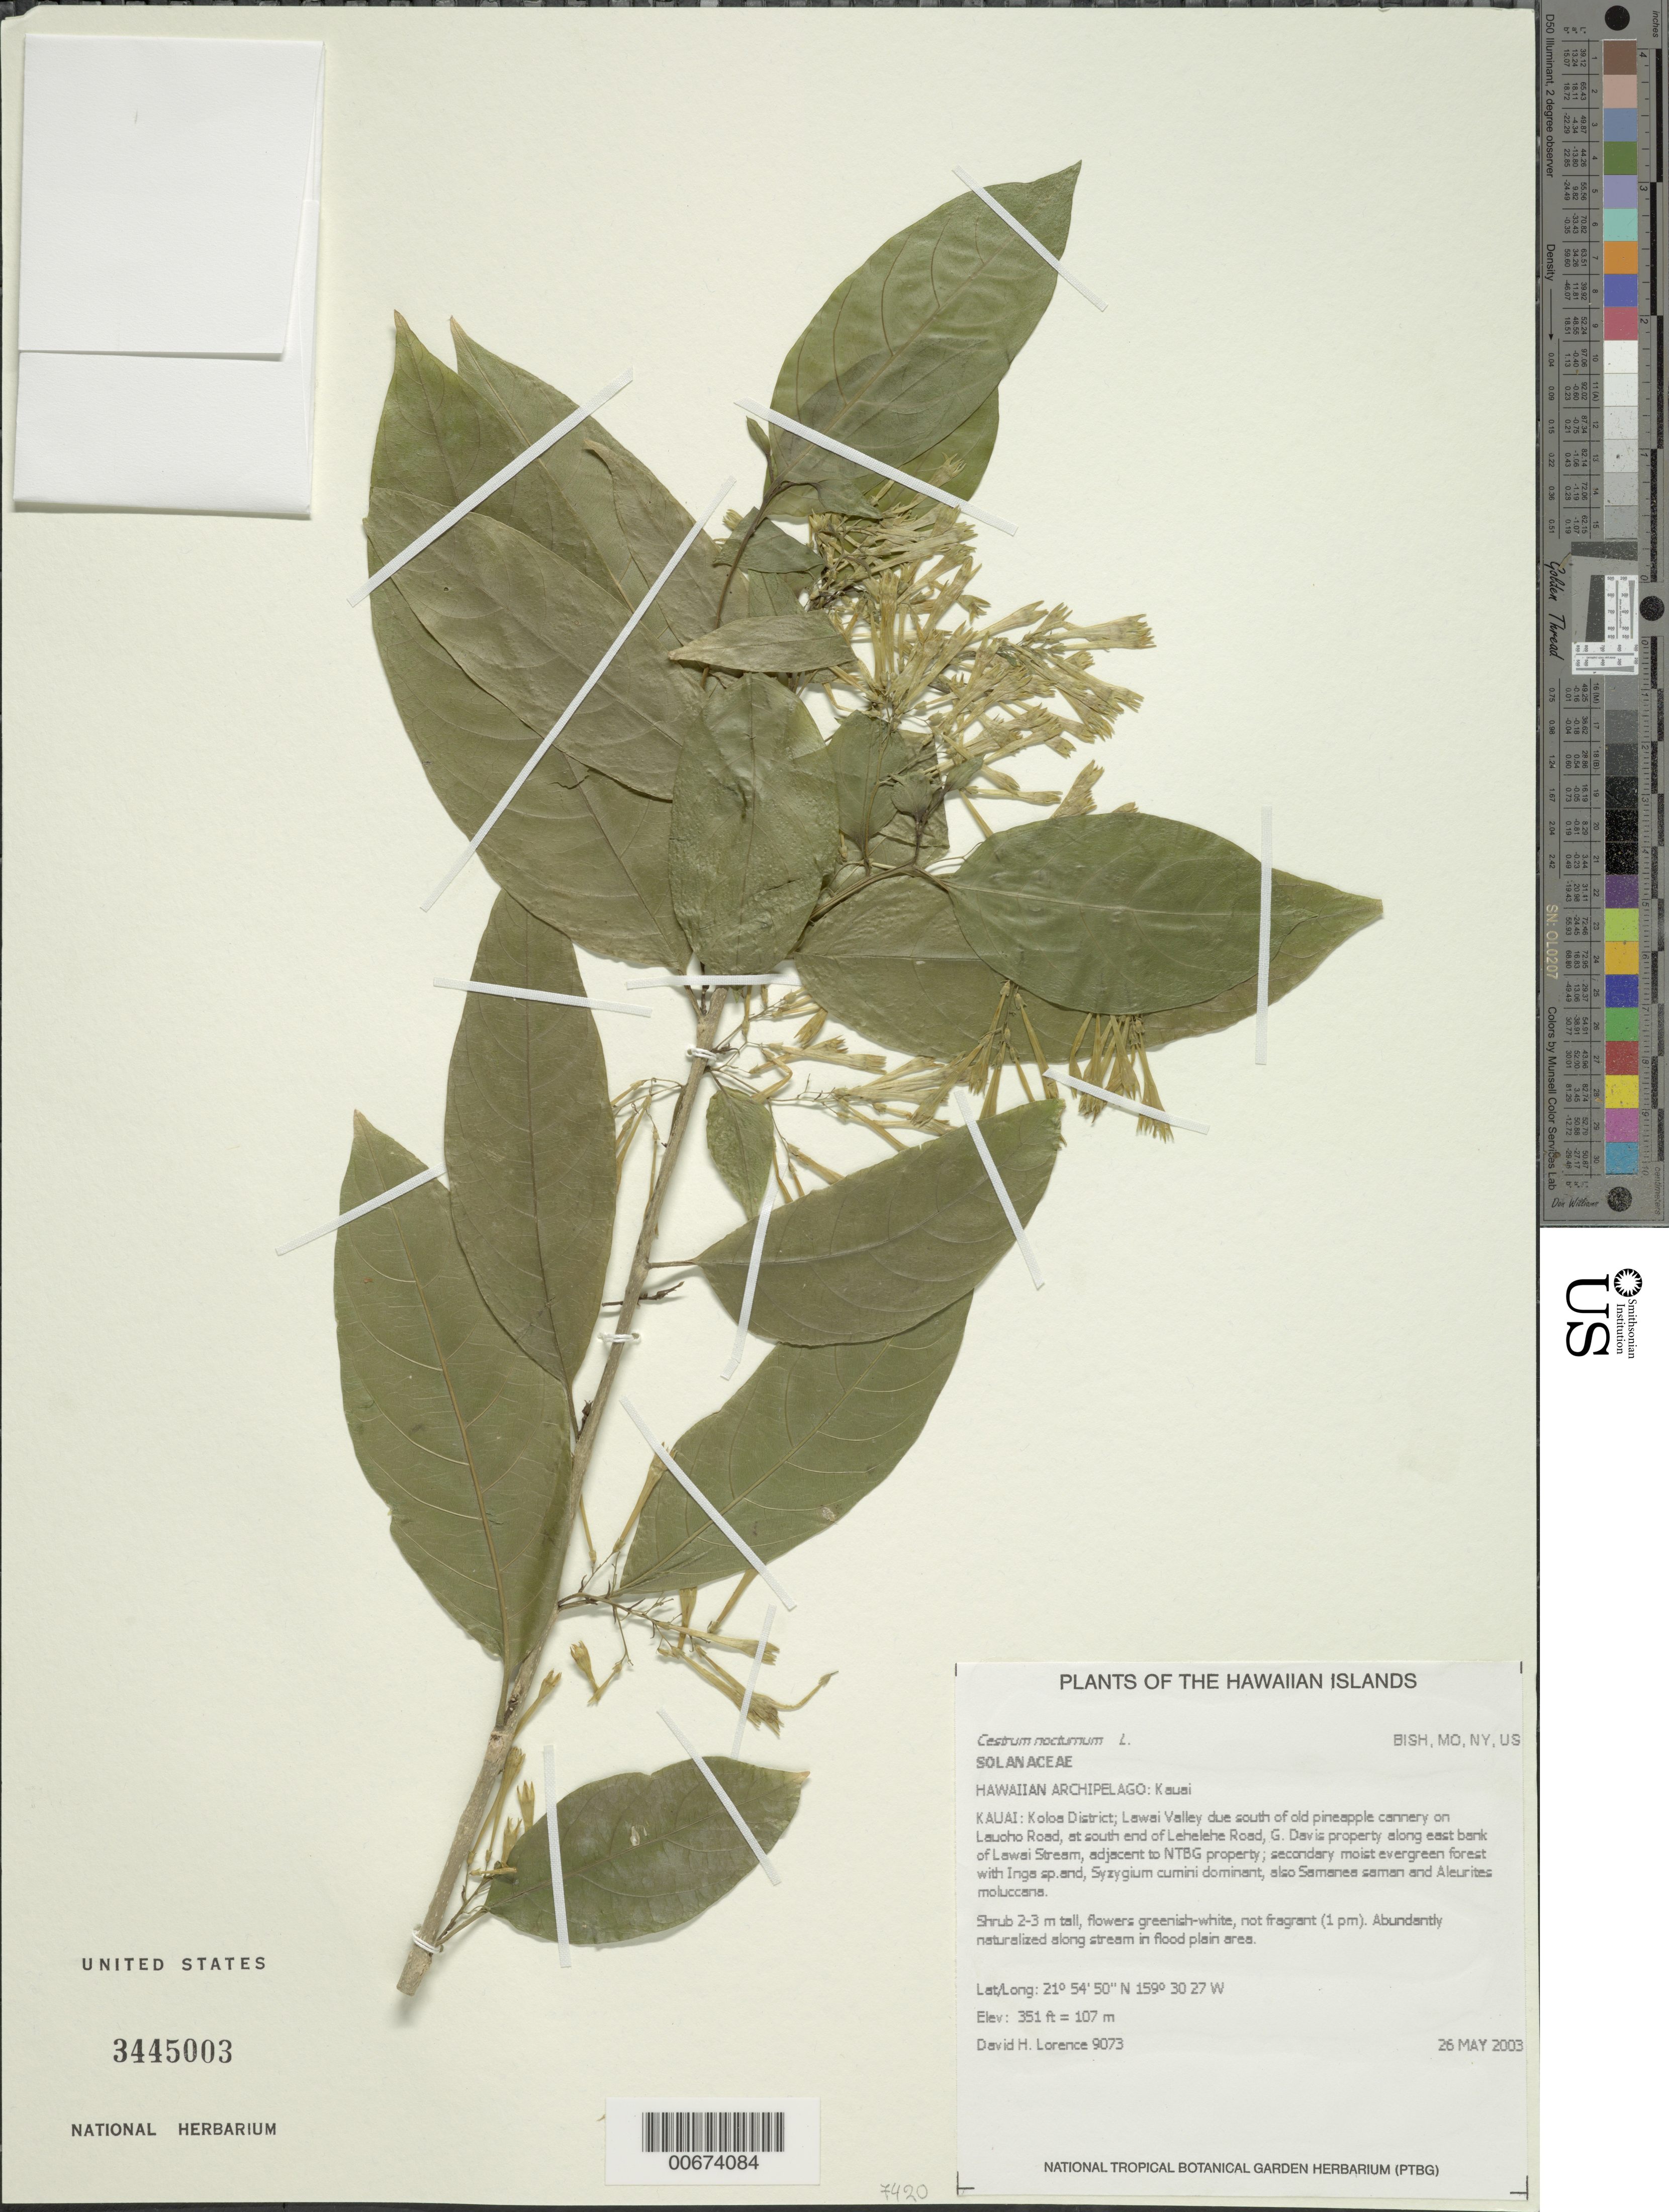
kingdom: Plantae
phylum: Tracheophyta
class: Magnoliopsida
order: Solanales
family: Solanaceae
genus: Cestrum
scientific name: Cestrum nocturnum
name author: L.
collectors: D. Lorence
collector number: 9073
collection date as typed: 26 May 2003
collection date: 2003-05-26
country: United States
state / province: Hawaii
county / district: Kauai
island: Kaua'i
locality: Lawai Valley due south of ol pineapple cannery on Lauoho Road, at south end of Lehelehe Road, G. Davis property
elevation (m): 107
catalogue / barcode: US 3445003